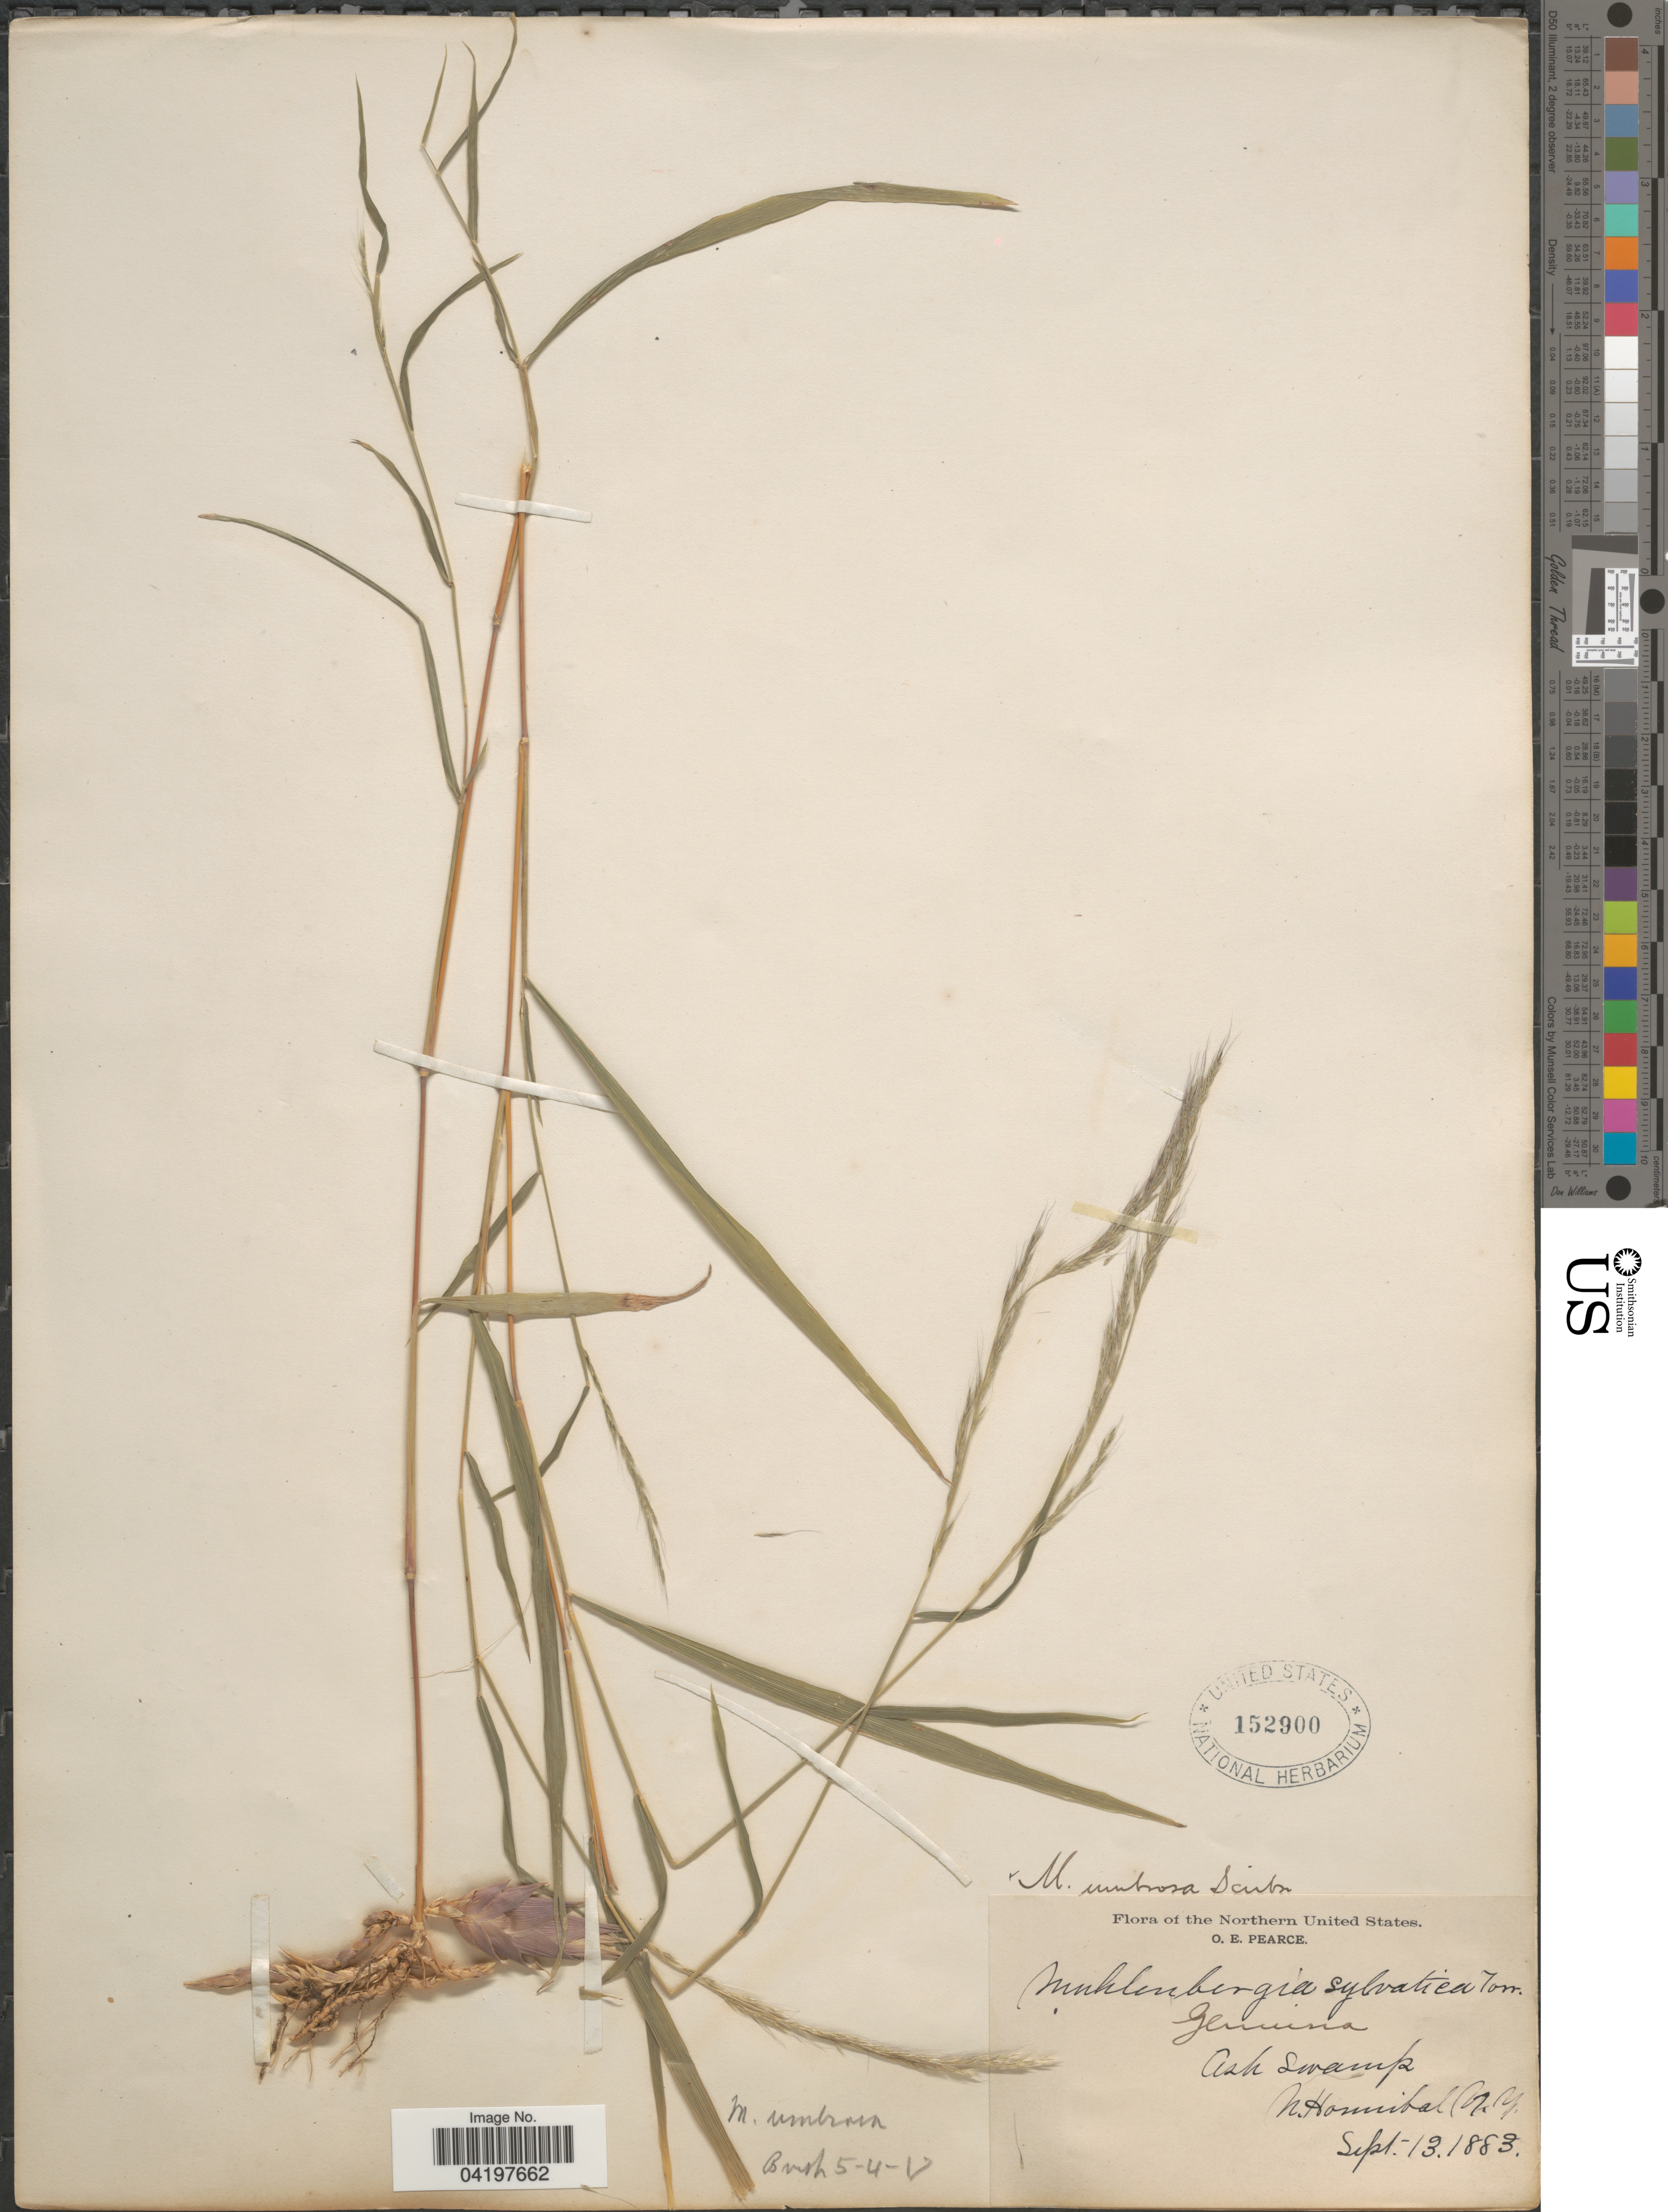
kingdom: Plantae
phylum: Tracheophyta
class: Liliopsida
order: Poales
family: Poaceae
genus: Muhlenbergia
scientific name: Muhlenbergia sylvatica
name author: (Torr.) Torr. ex A. Gray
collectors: O. E. Pearce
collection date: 1883-09-13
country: United States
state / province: New York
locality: Northern United States. Ash Swamp N. Hannibal.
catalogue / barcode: US 152900